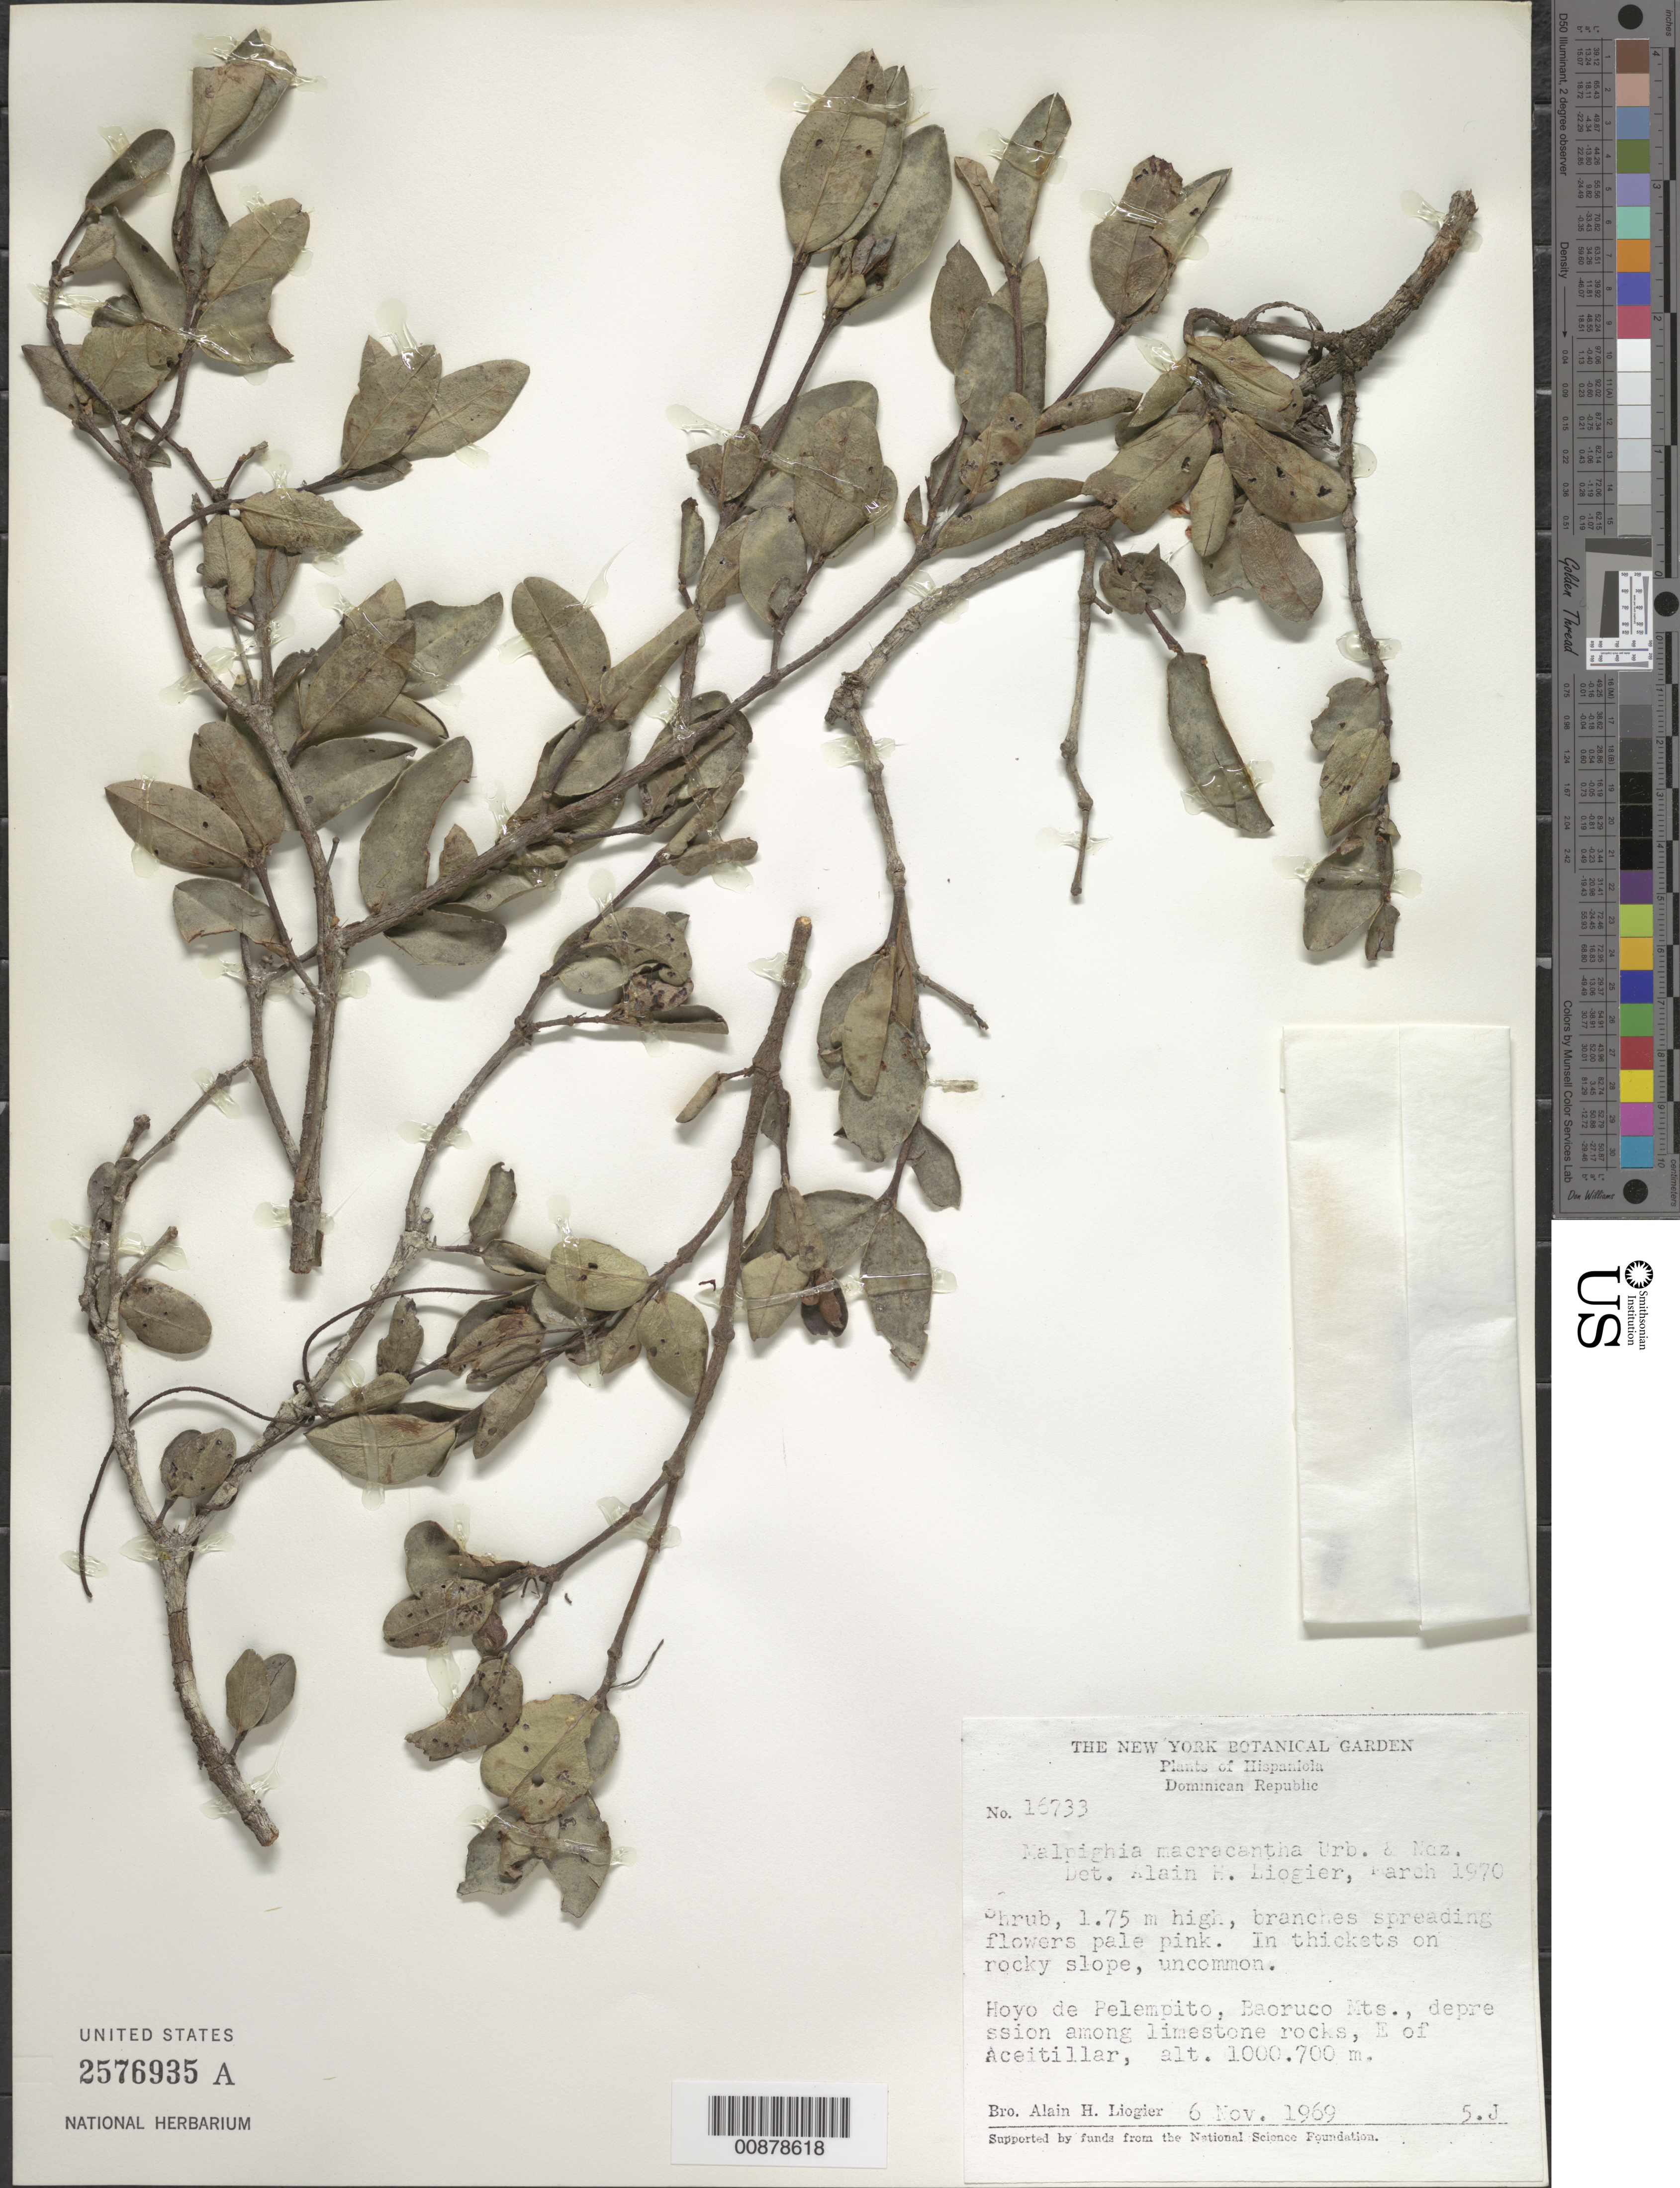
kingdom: Plantae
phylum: Tracheophyta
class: Magnoliopsida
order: Malpighiales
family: Malpighiaceae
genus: Malpighia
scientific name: Malpighia macracantha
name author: Urb. & Nied.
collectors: A. H. Liogier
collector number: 16733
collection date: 1969-11-06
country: Dominican Republic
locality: Hispaniola. Hoyo del Pelempito, Baoruco Mts., E of aceitillar.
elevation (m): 700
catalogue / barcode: US 2576935A